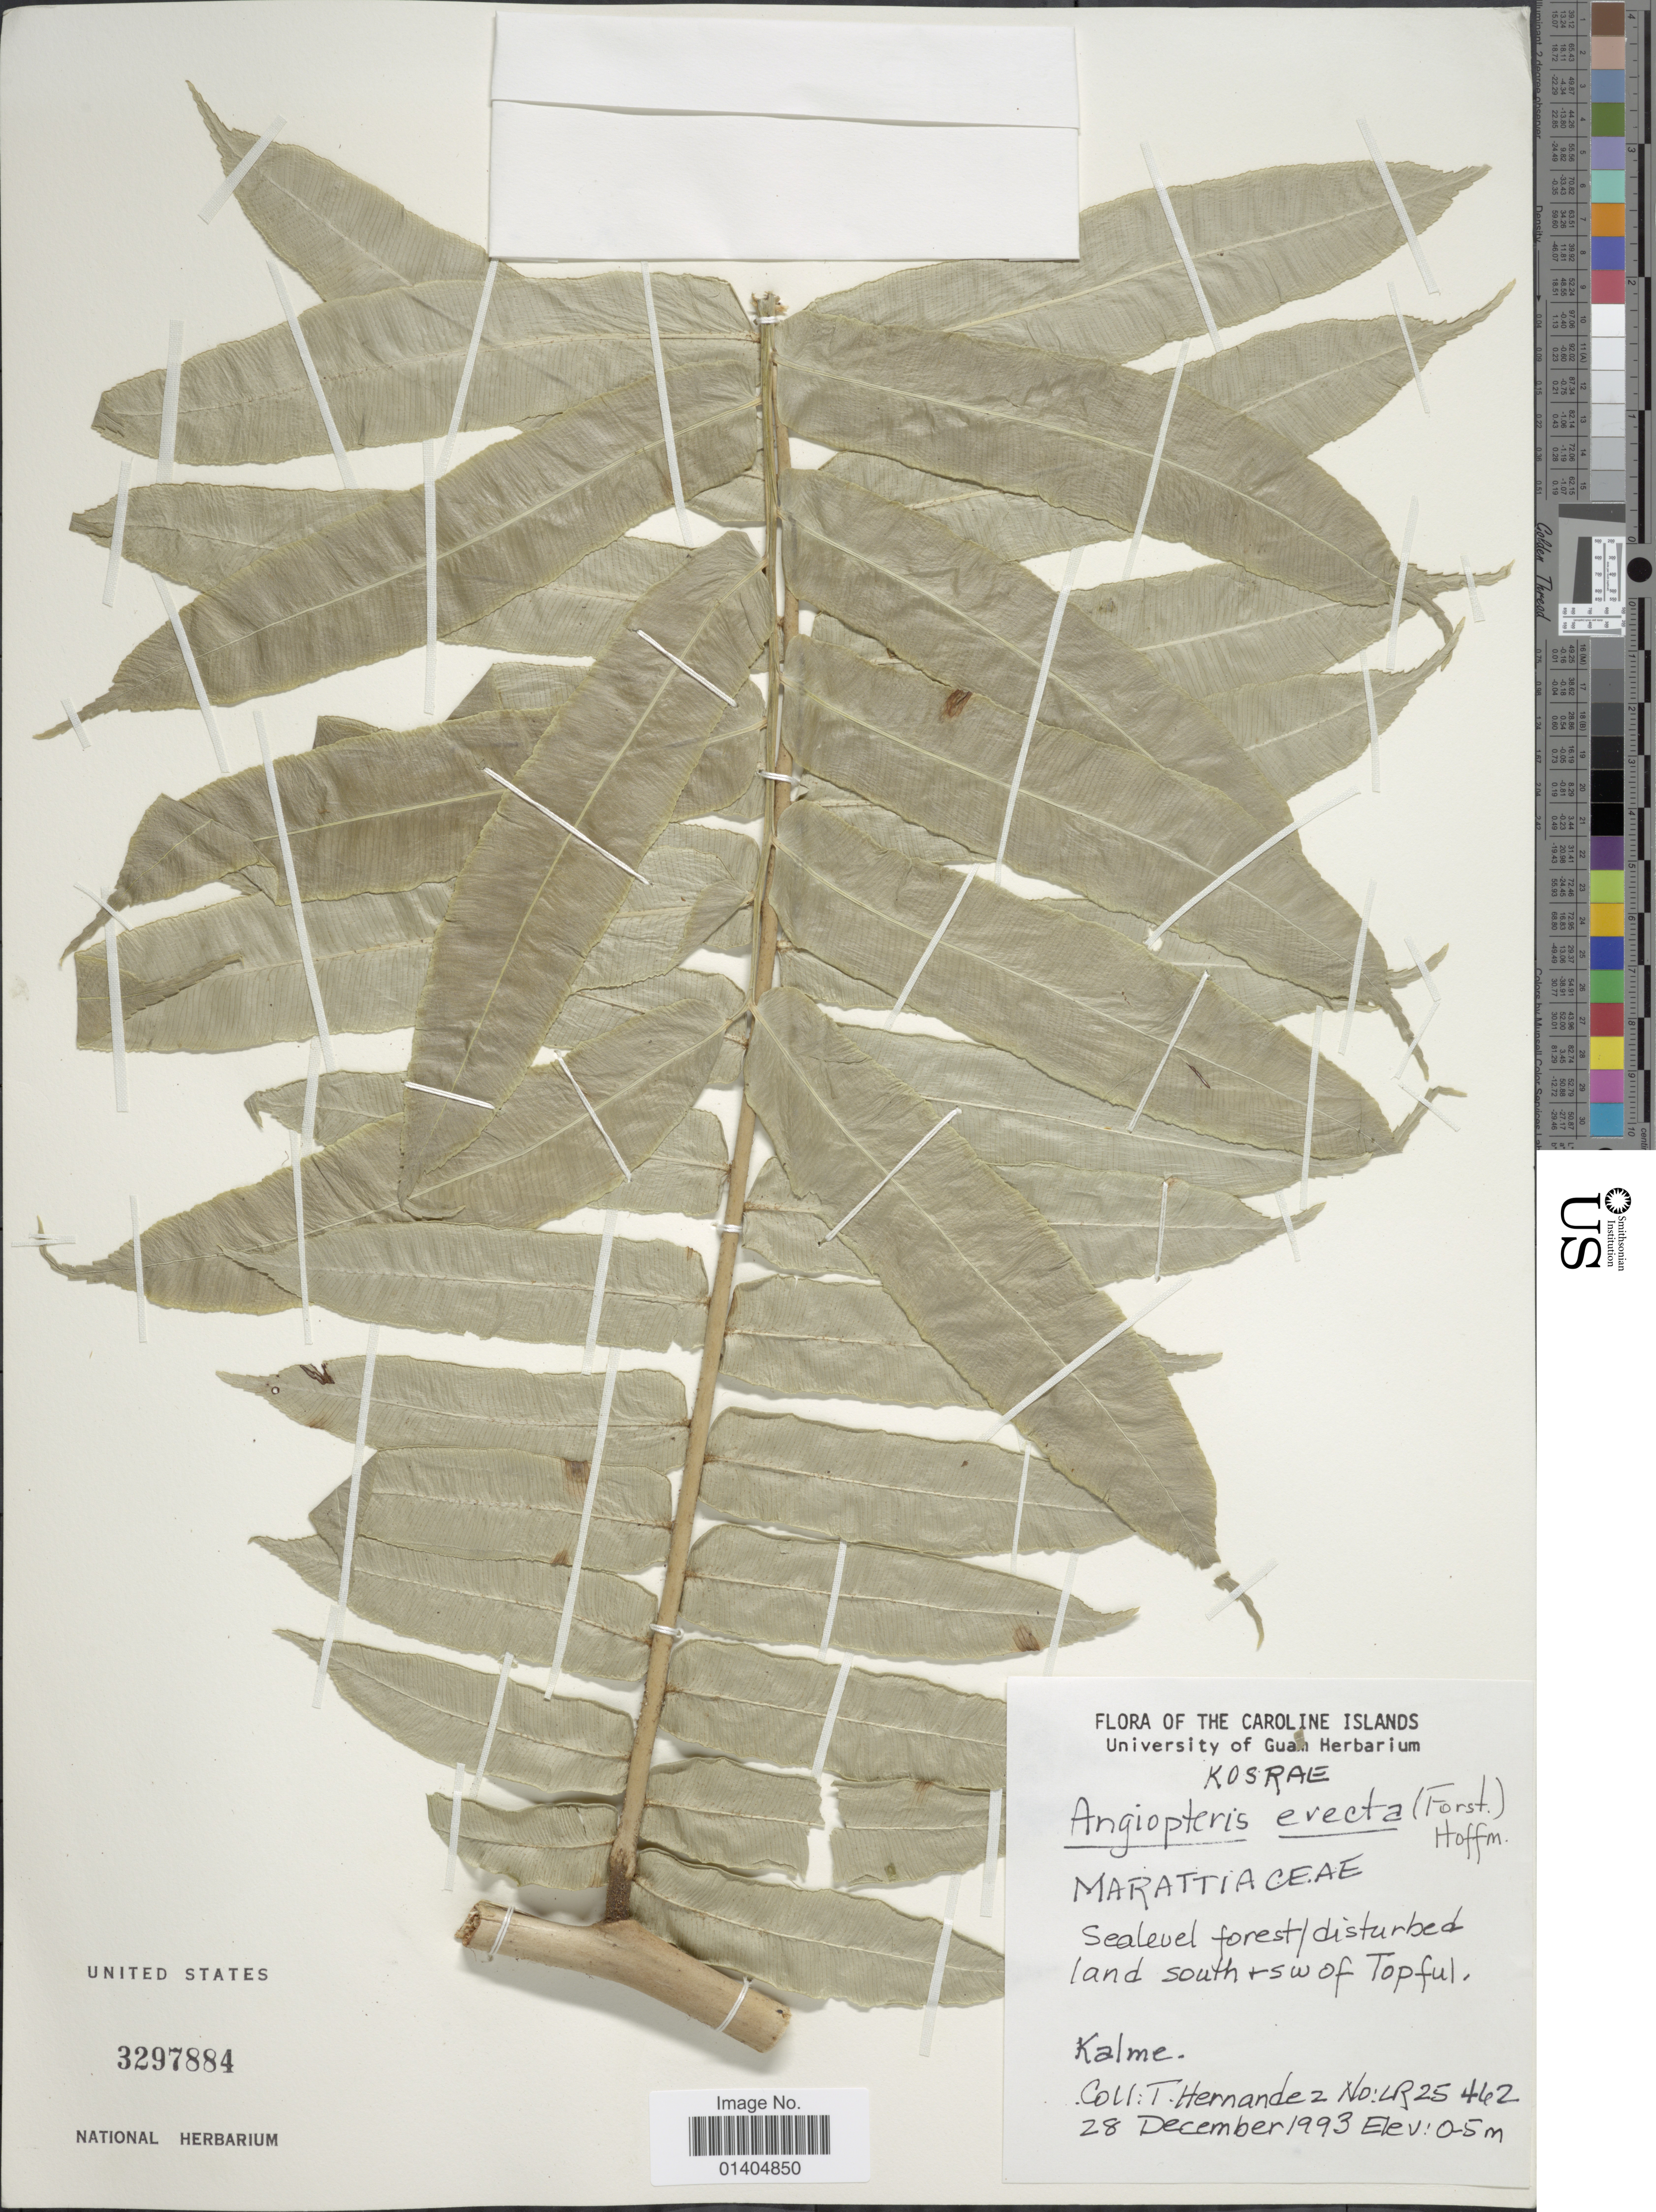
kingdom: Plantae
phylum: Tracheophyta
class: Polypodiopsida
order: Marattiales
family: Marattiaceae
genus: Angiopteris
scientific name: Angiopteris evecta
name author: (G. Forst.) Hoffm.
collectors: T. Hernandez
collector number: LR25462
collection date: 1993-12-28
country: Micronesia, Federated States of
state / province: Kosrae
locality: The Caroline Islands, Kosrae, Sealevel forest/disturbed land south and sw of Topful, Kalme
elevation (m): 0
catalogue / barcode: US 3297884